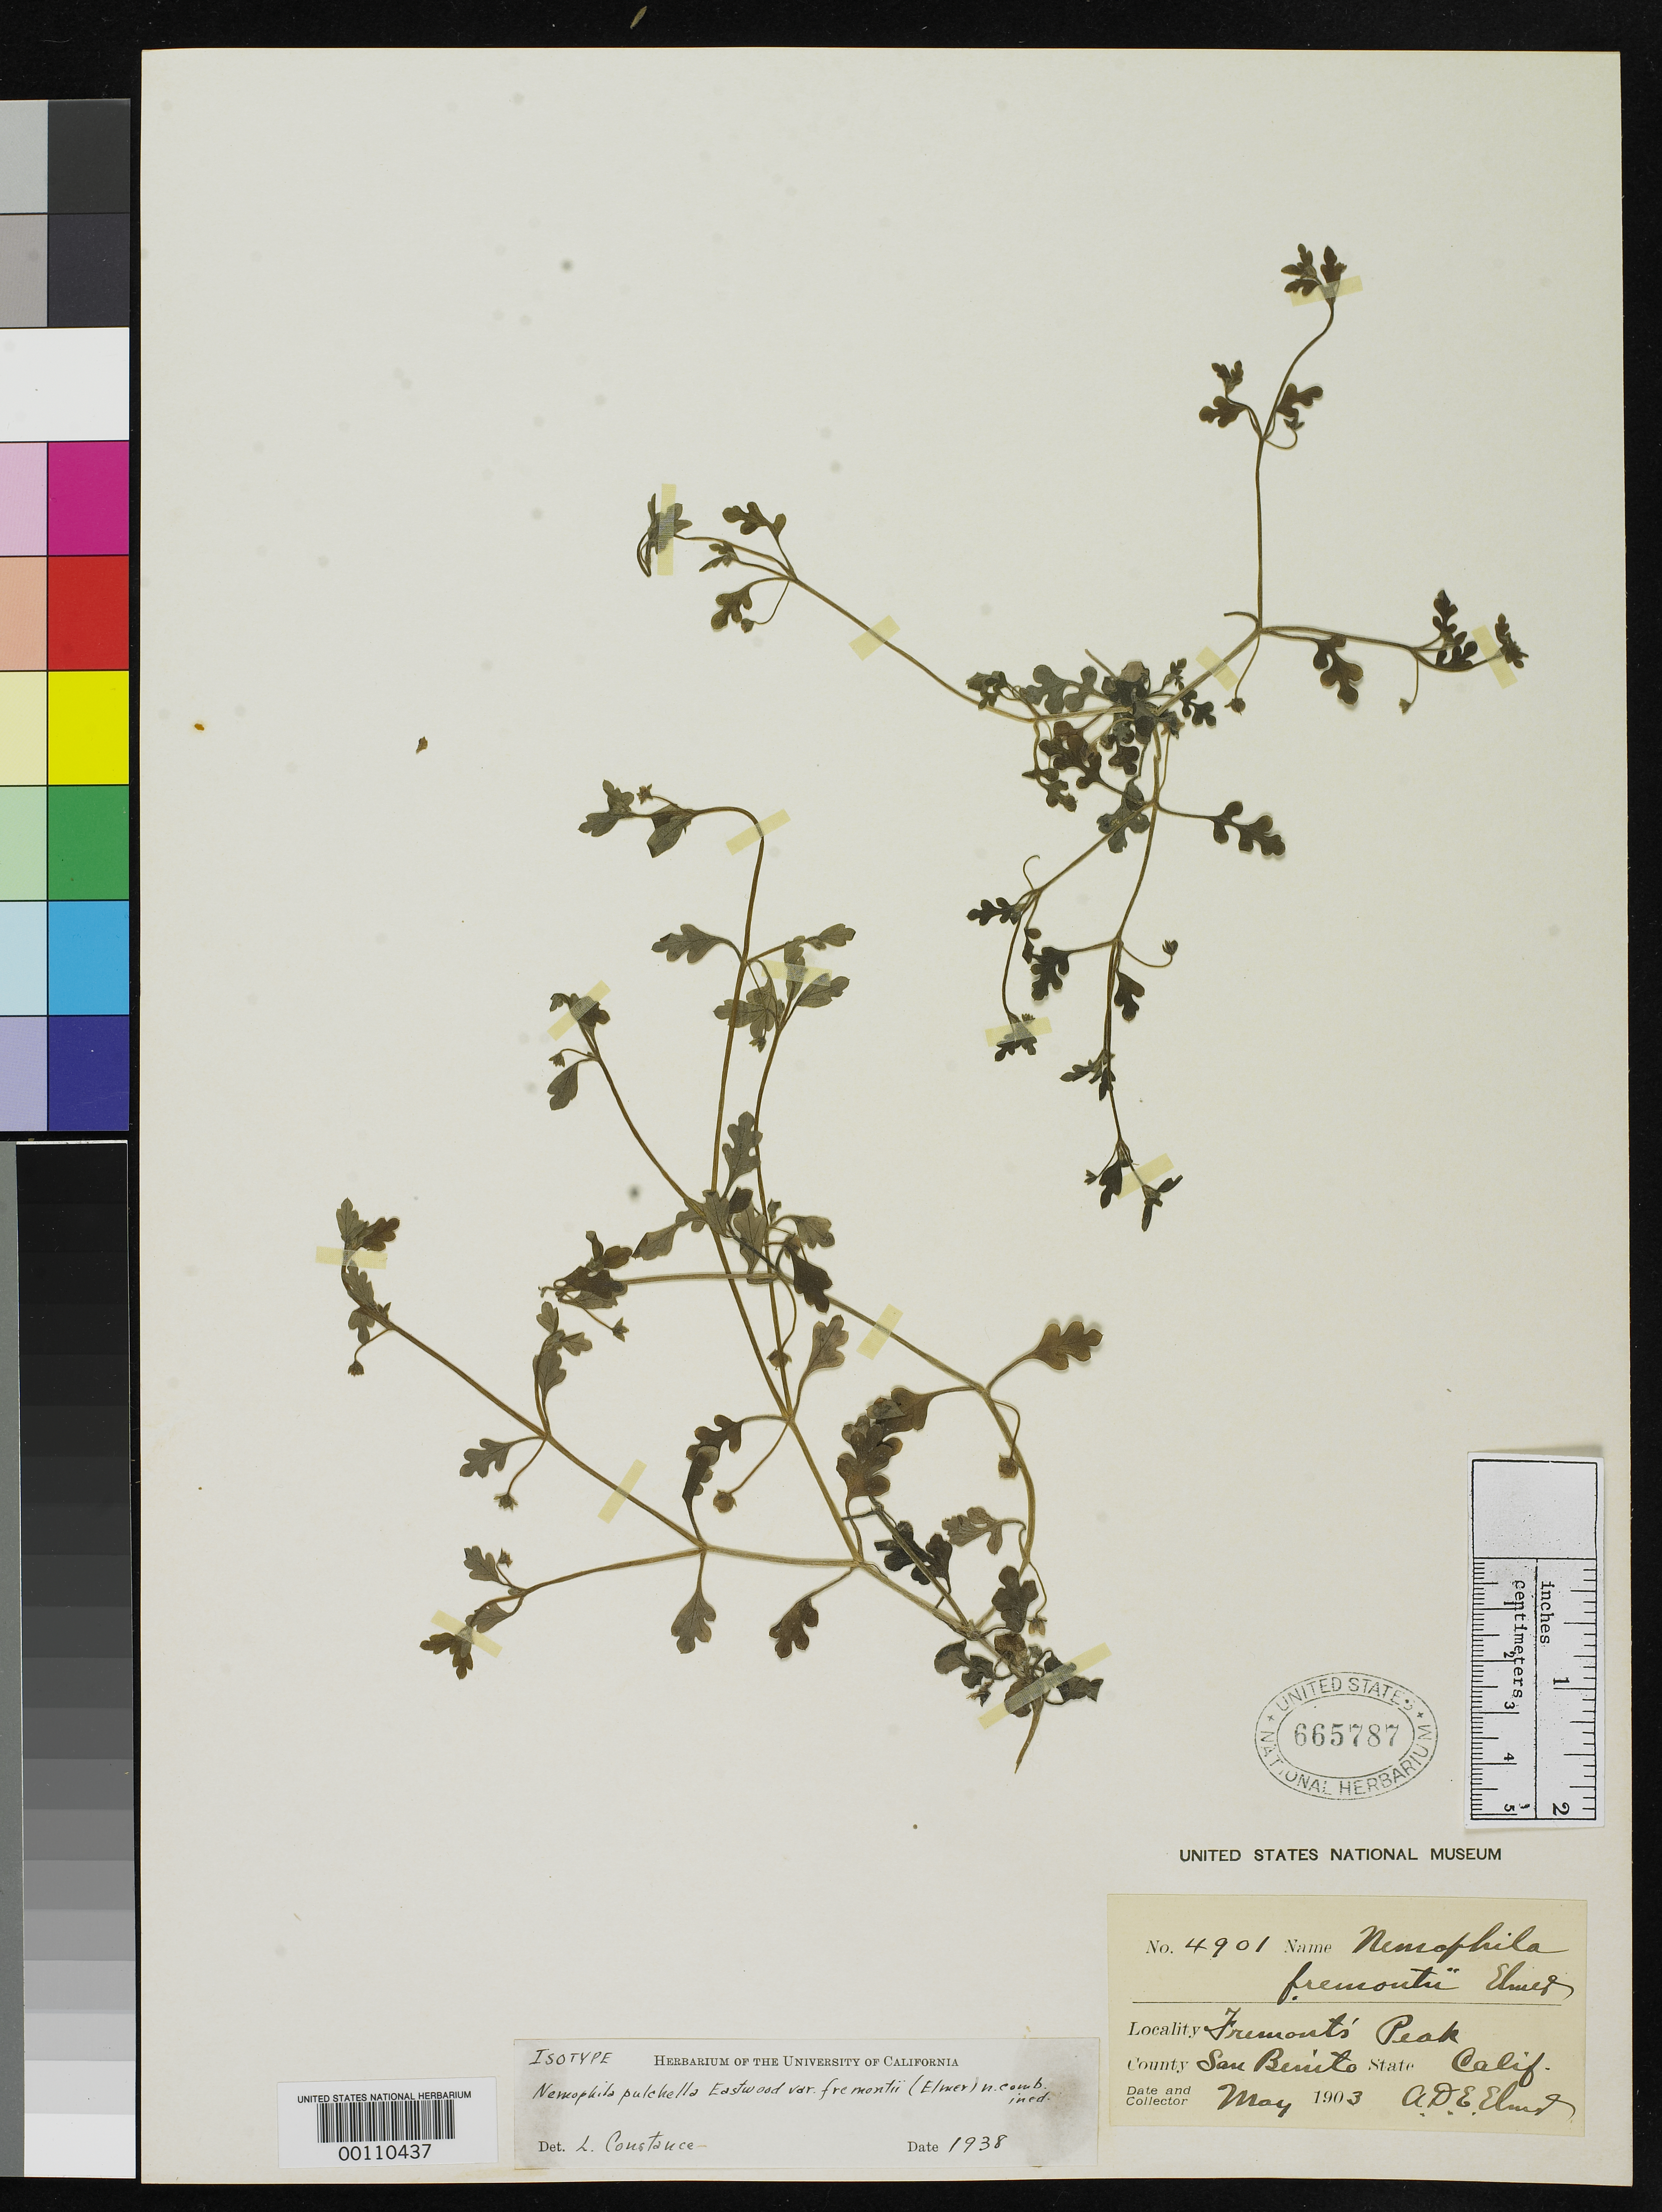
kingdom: Plantae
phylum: Tracheophyta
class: Magnoliopsida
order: Boraginales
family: Hydrophyllaceae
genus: Nemophila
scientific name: Nemophila fremontii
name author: Elmer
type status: Isotype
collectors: A. D. E. Elmer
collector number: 4901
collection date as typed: May 1903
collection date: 1903-05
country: United States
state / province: California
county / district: San Benito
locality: Fremont's Peak, Gabilan Mts.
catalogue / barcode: US 665787